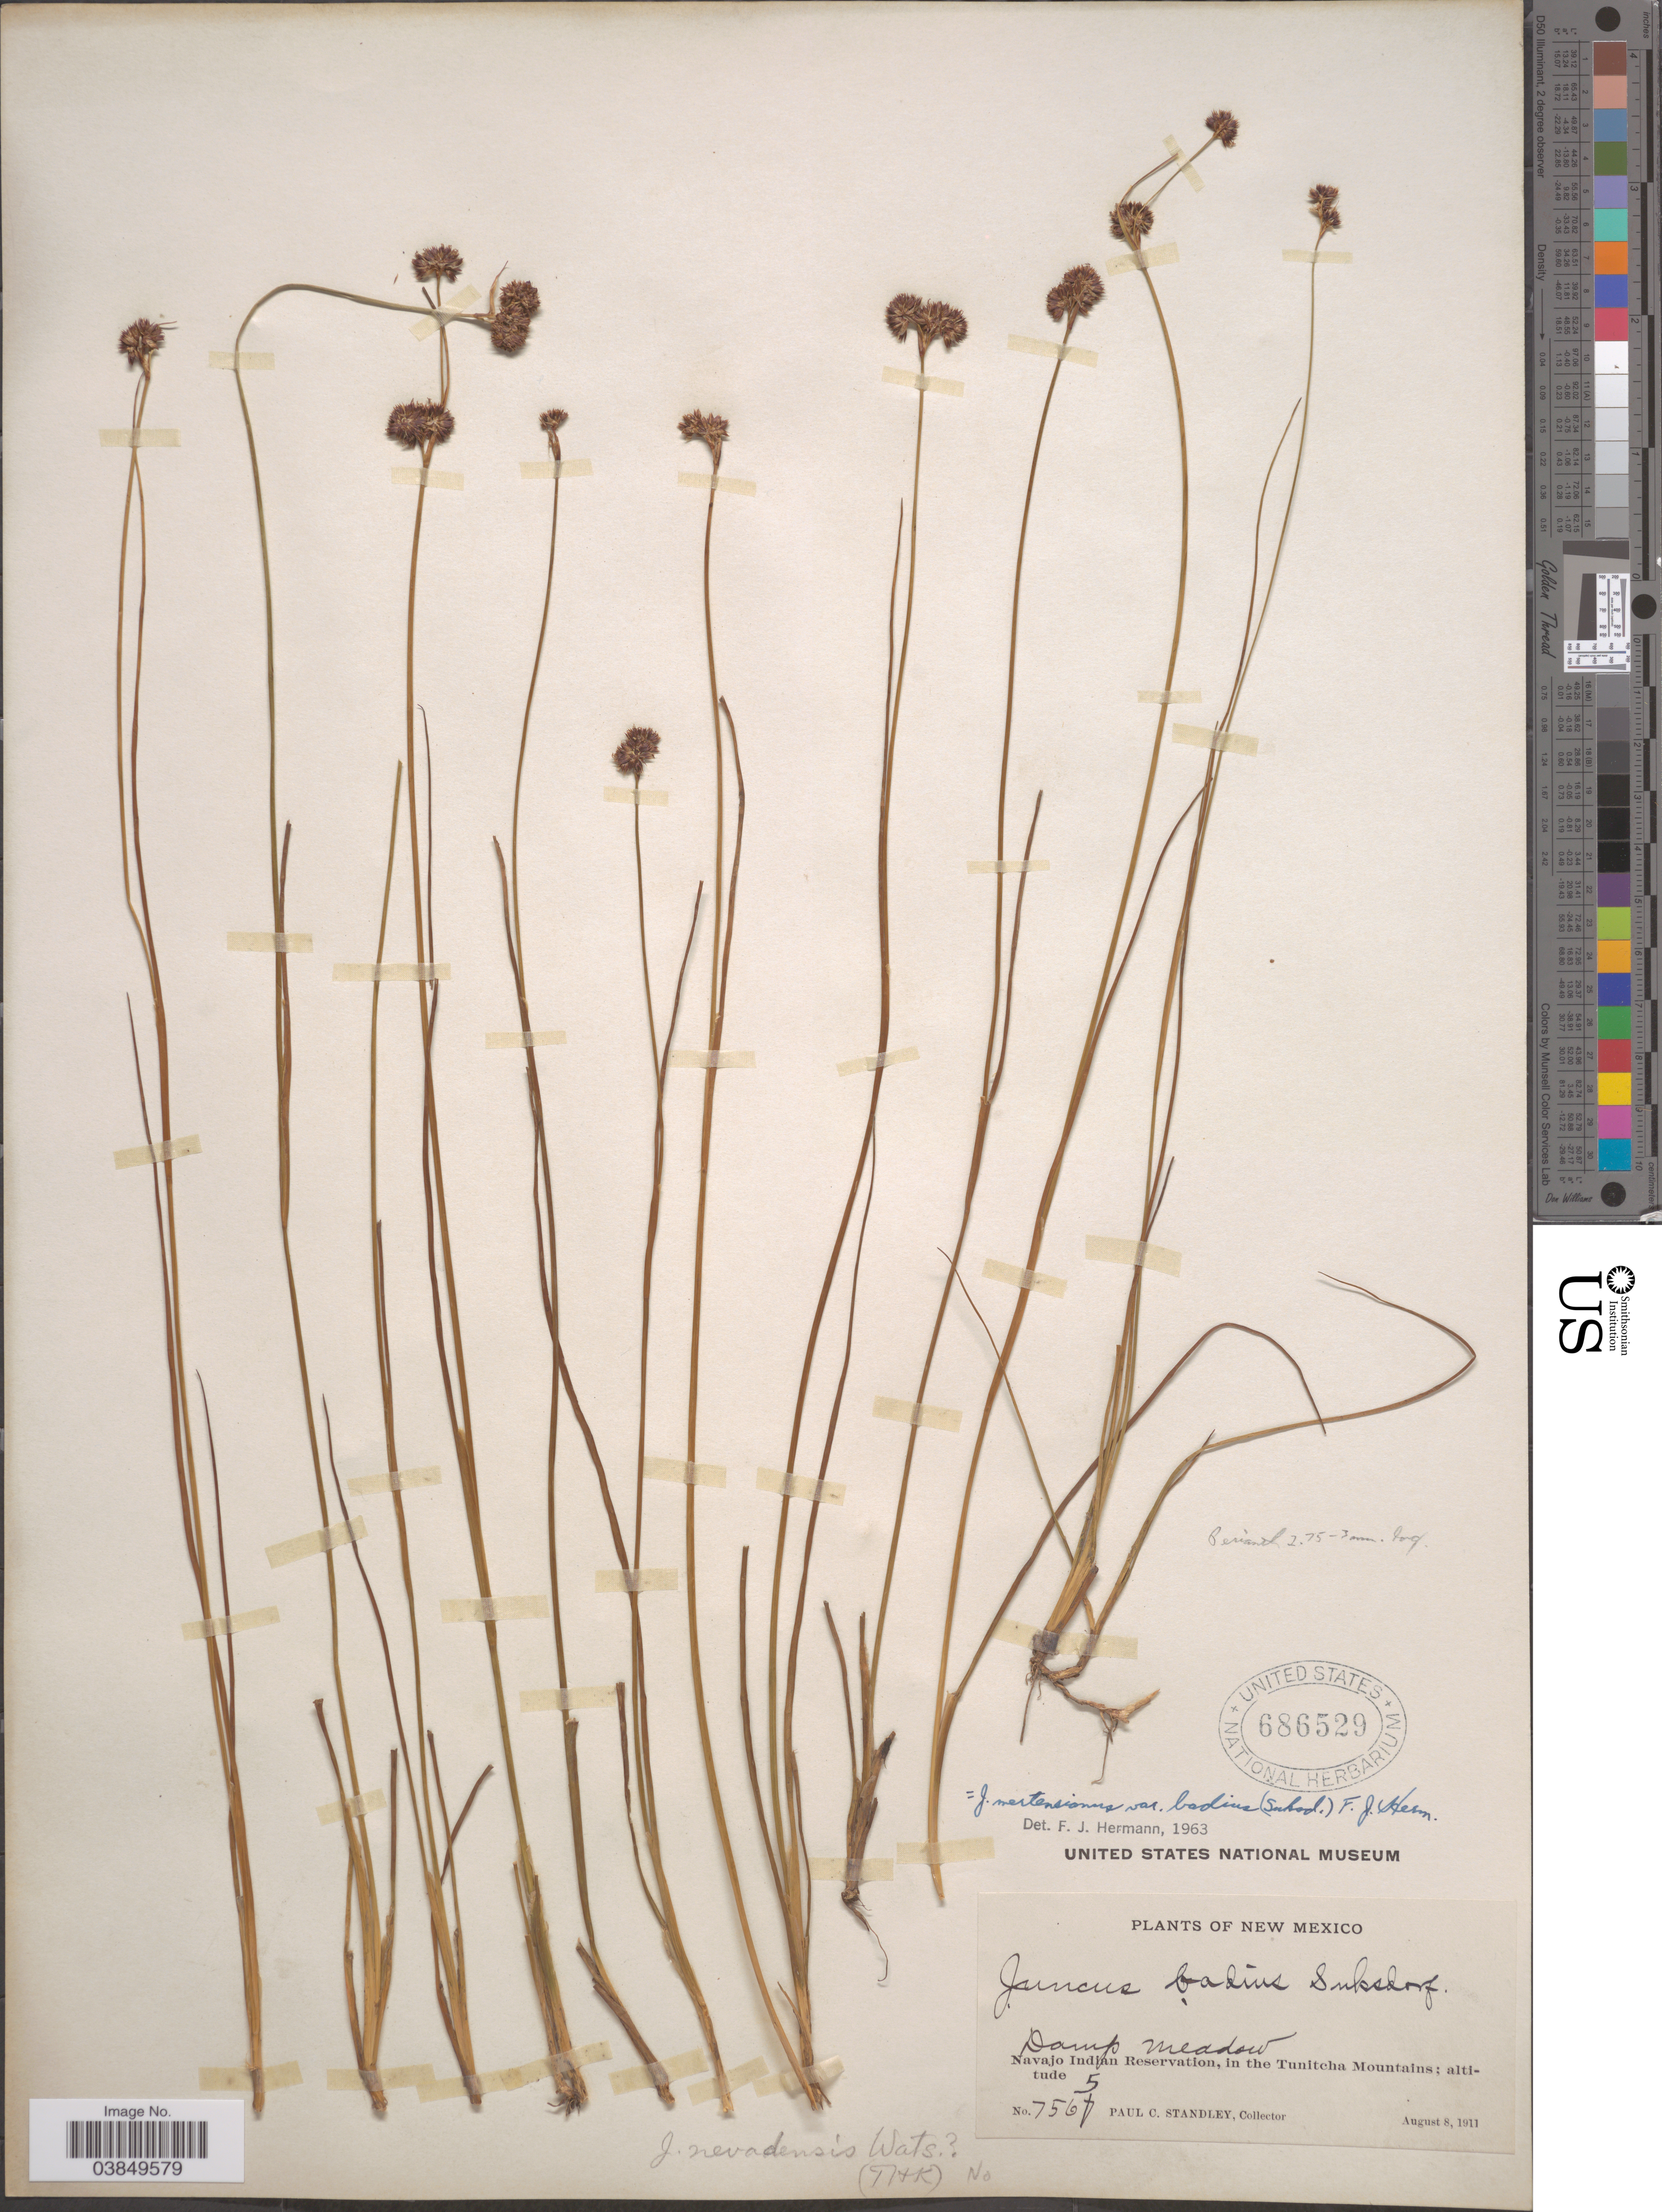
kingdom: Plantae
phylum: Tracheophyta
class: Liliopsida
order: Poales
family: Juncaceae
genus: Juncus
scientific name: Juncus badius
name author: Suksd.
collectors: P. C. Standley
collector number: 7565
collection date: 1911-08-08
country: United States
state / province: New Mexico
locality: Navajo Indian Reservation, in the Tunitcha Mountains.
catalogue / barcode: US 686529